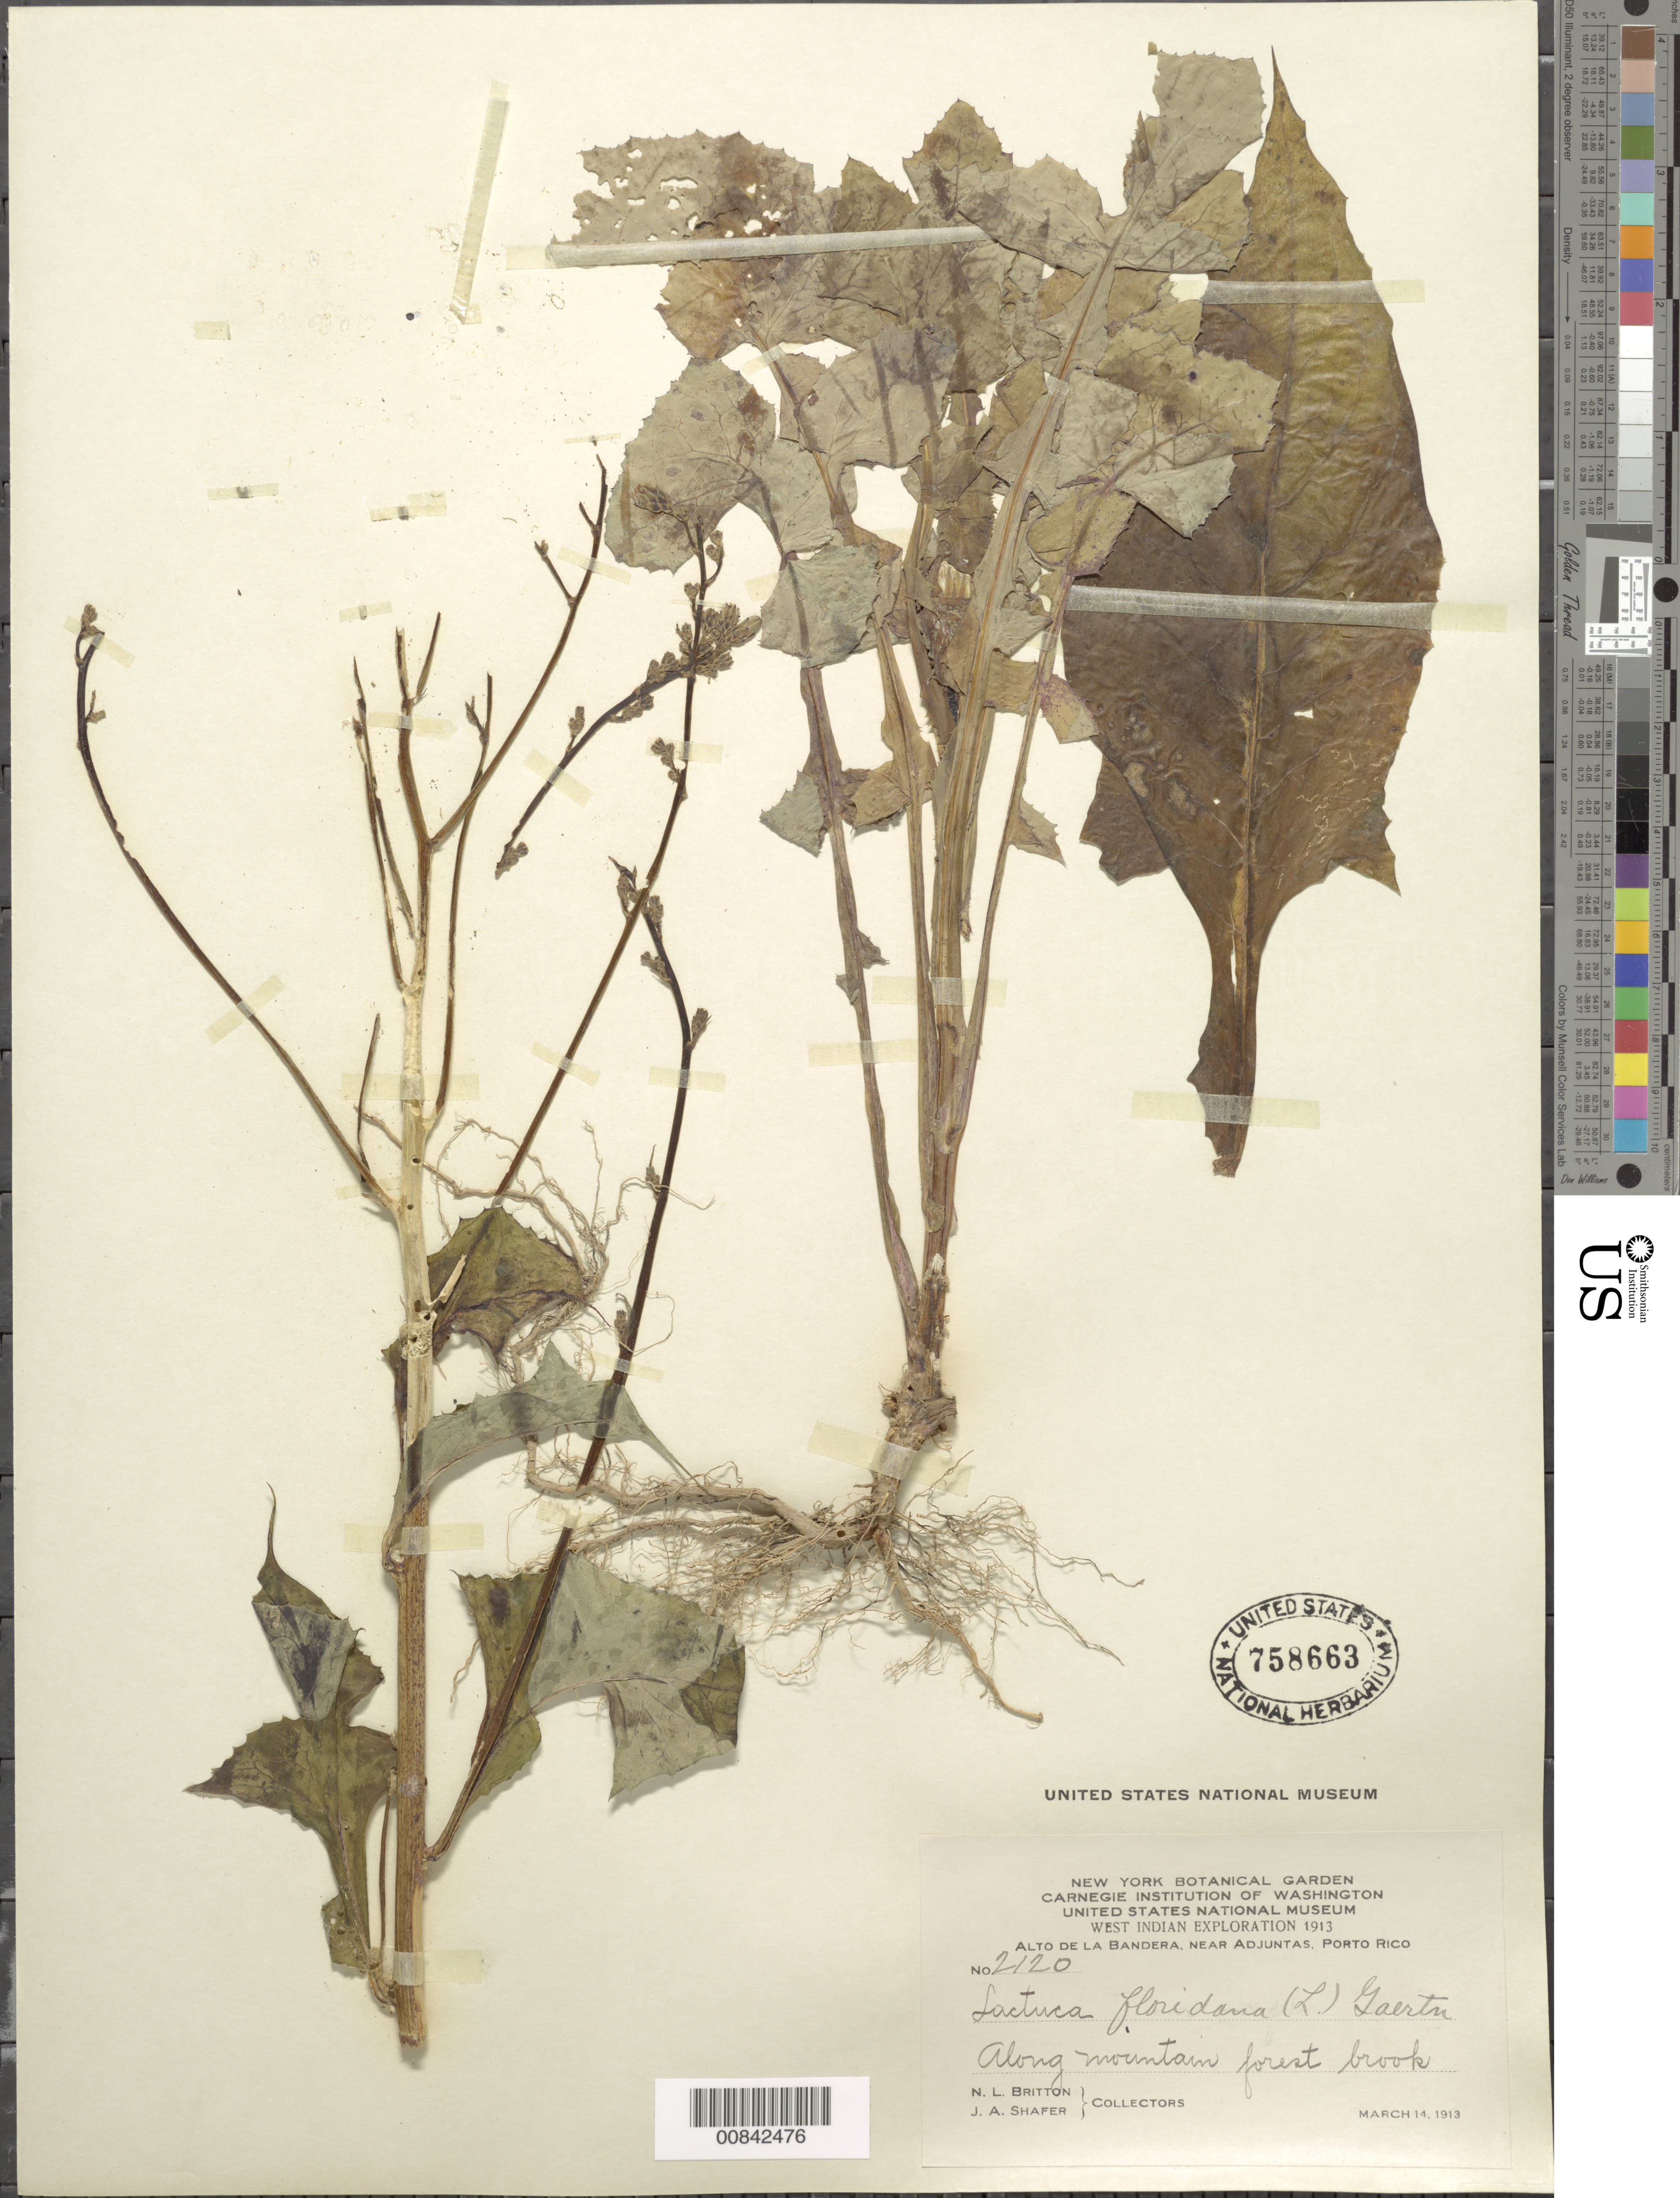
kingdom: Plantae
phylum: Tracheophyta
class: Magnoliopsida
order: Asterales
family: Asteraceae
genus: Lactuca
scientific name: Lactuca floridana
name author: (L.) Gaertn.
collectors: N. Britton & J. A. Shafer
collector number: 2120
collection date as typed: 14 Mar 1913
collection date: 1913-03-14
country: Puerto Rico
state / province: Adjuntas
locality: Alto de la Bandera, near Adjuntas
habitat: mountain forest brook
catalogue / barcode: US 758663